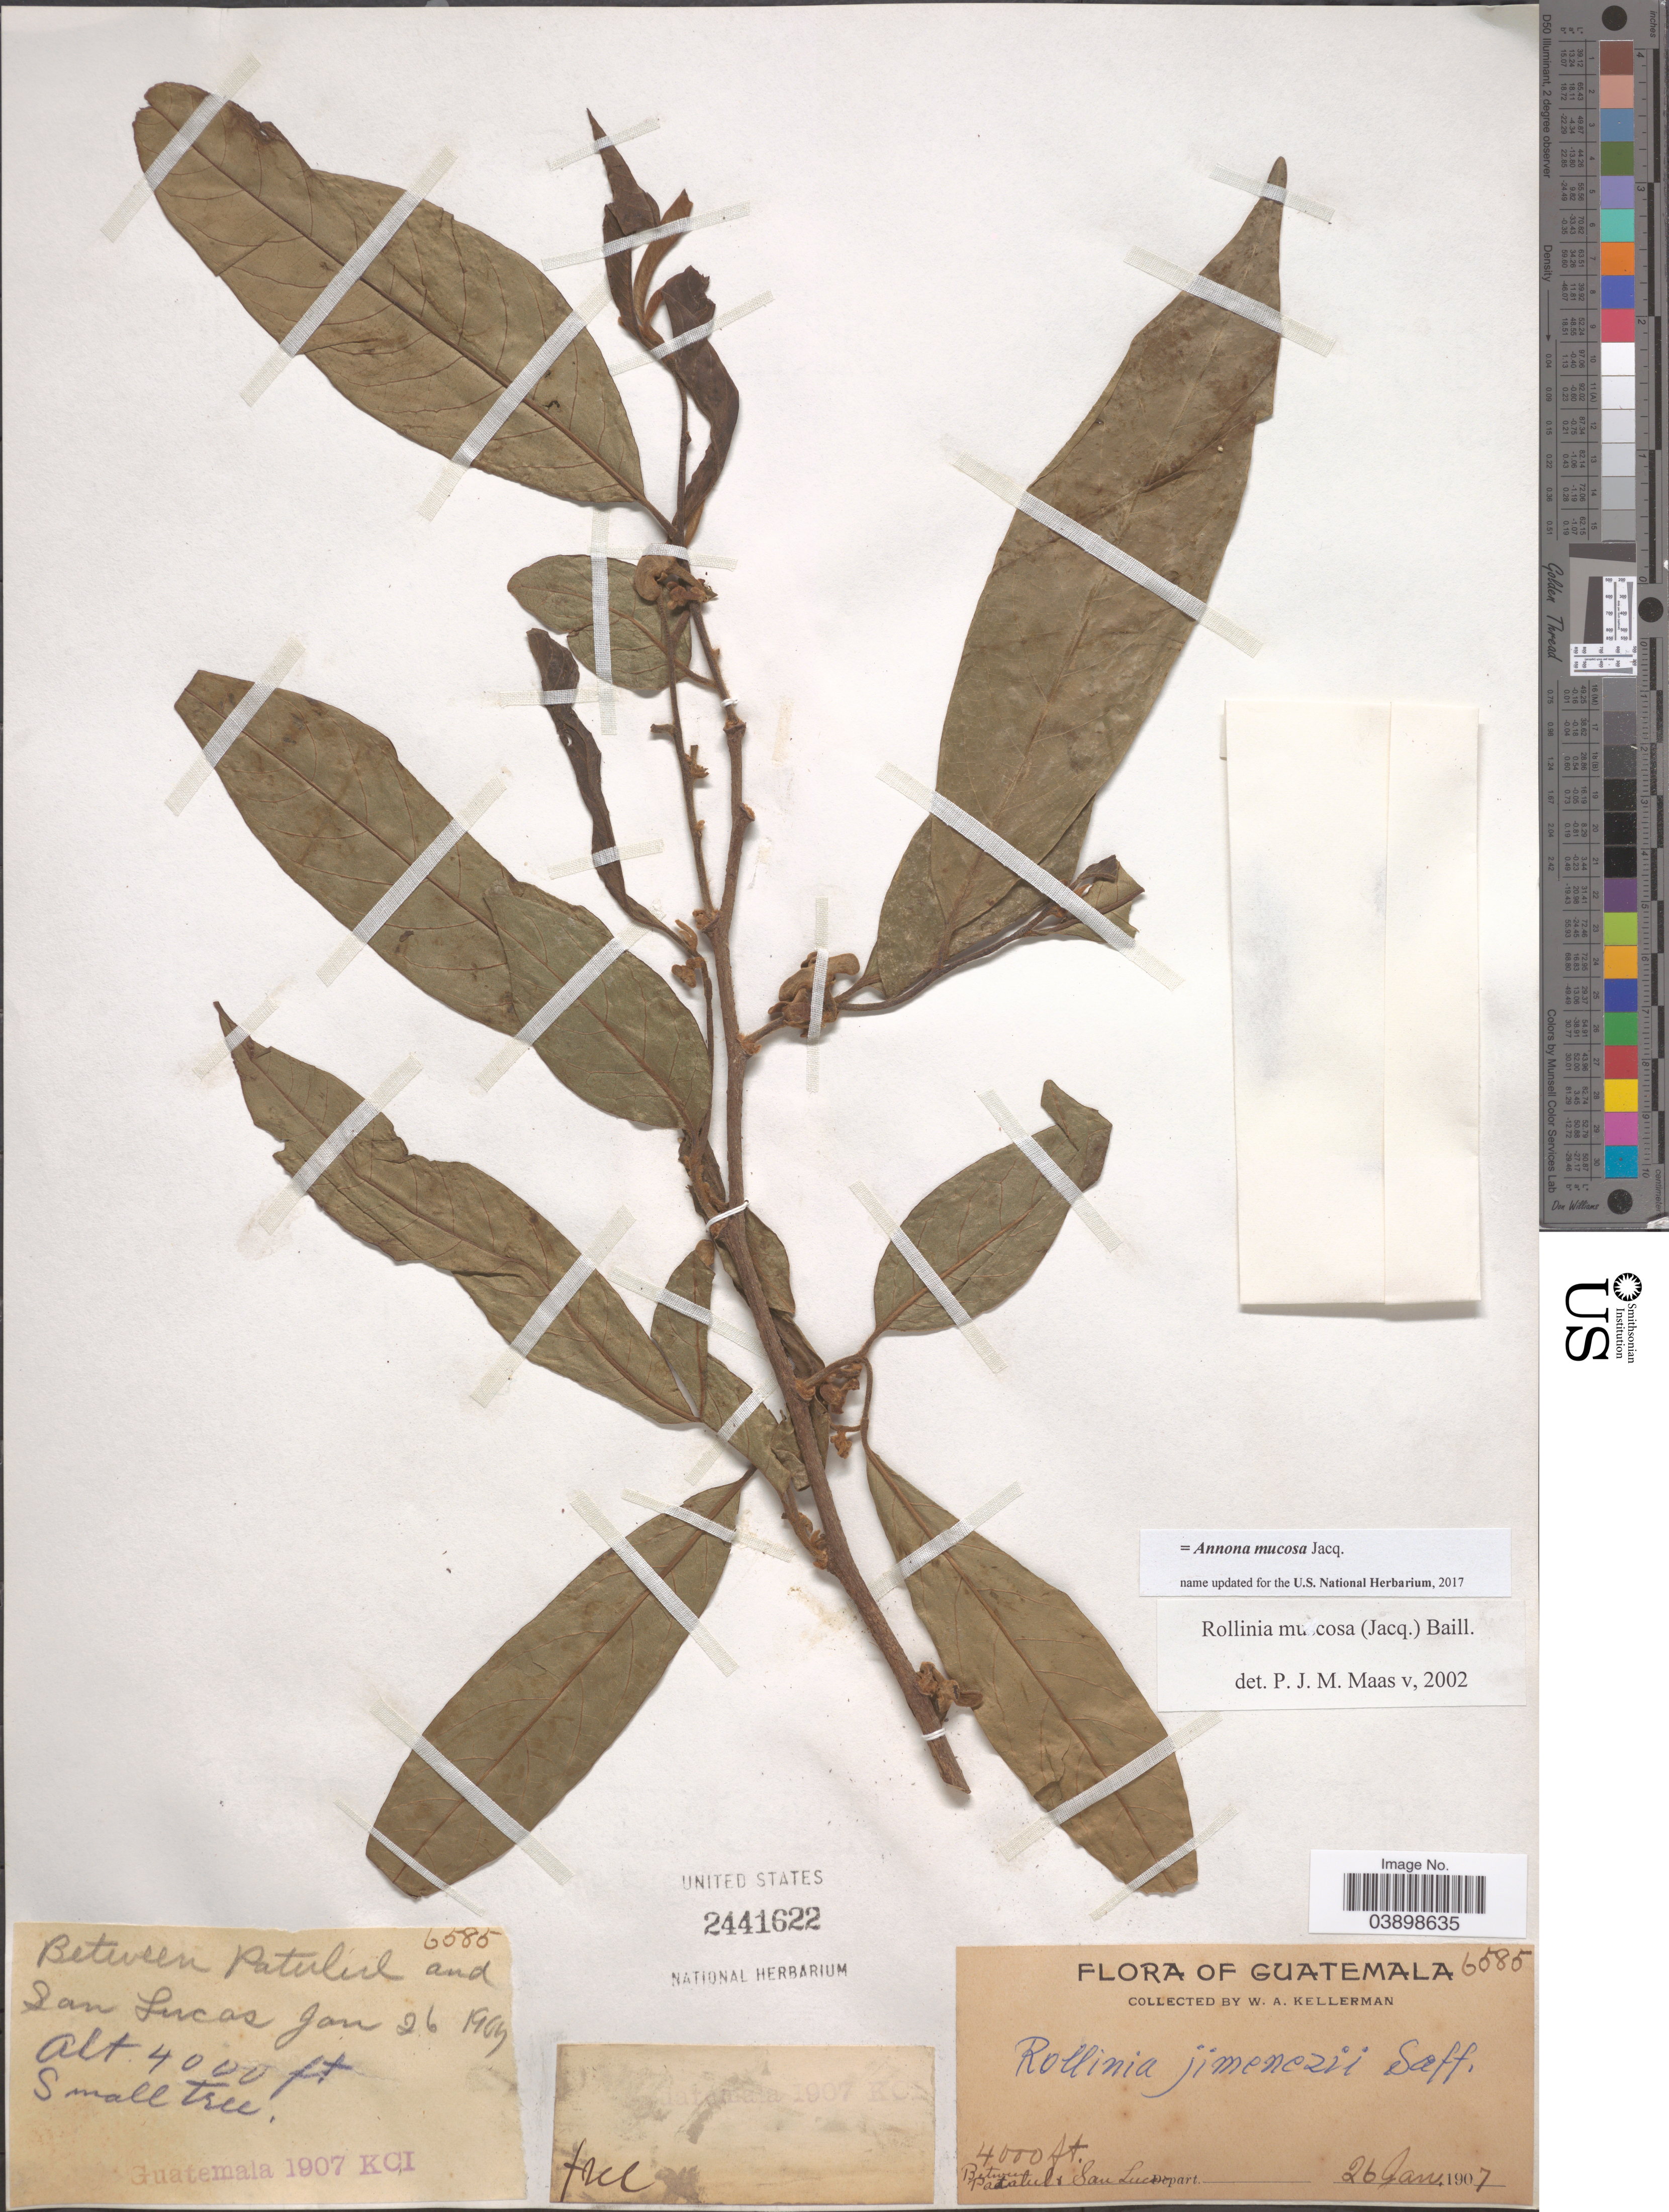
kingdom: Plantae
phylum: Tracheophyta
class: Magnoliopsida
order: Magnoliales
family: Annonaceae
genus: Annona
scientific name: Annona mucosa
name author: Jacq.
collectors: W. Kellerman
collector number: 6585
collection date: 1907-01-26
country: Guatemala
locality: Between Patulul and San Lucas.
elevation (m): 1219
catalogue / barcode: US 2441622